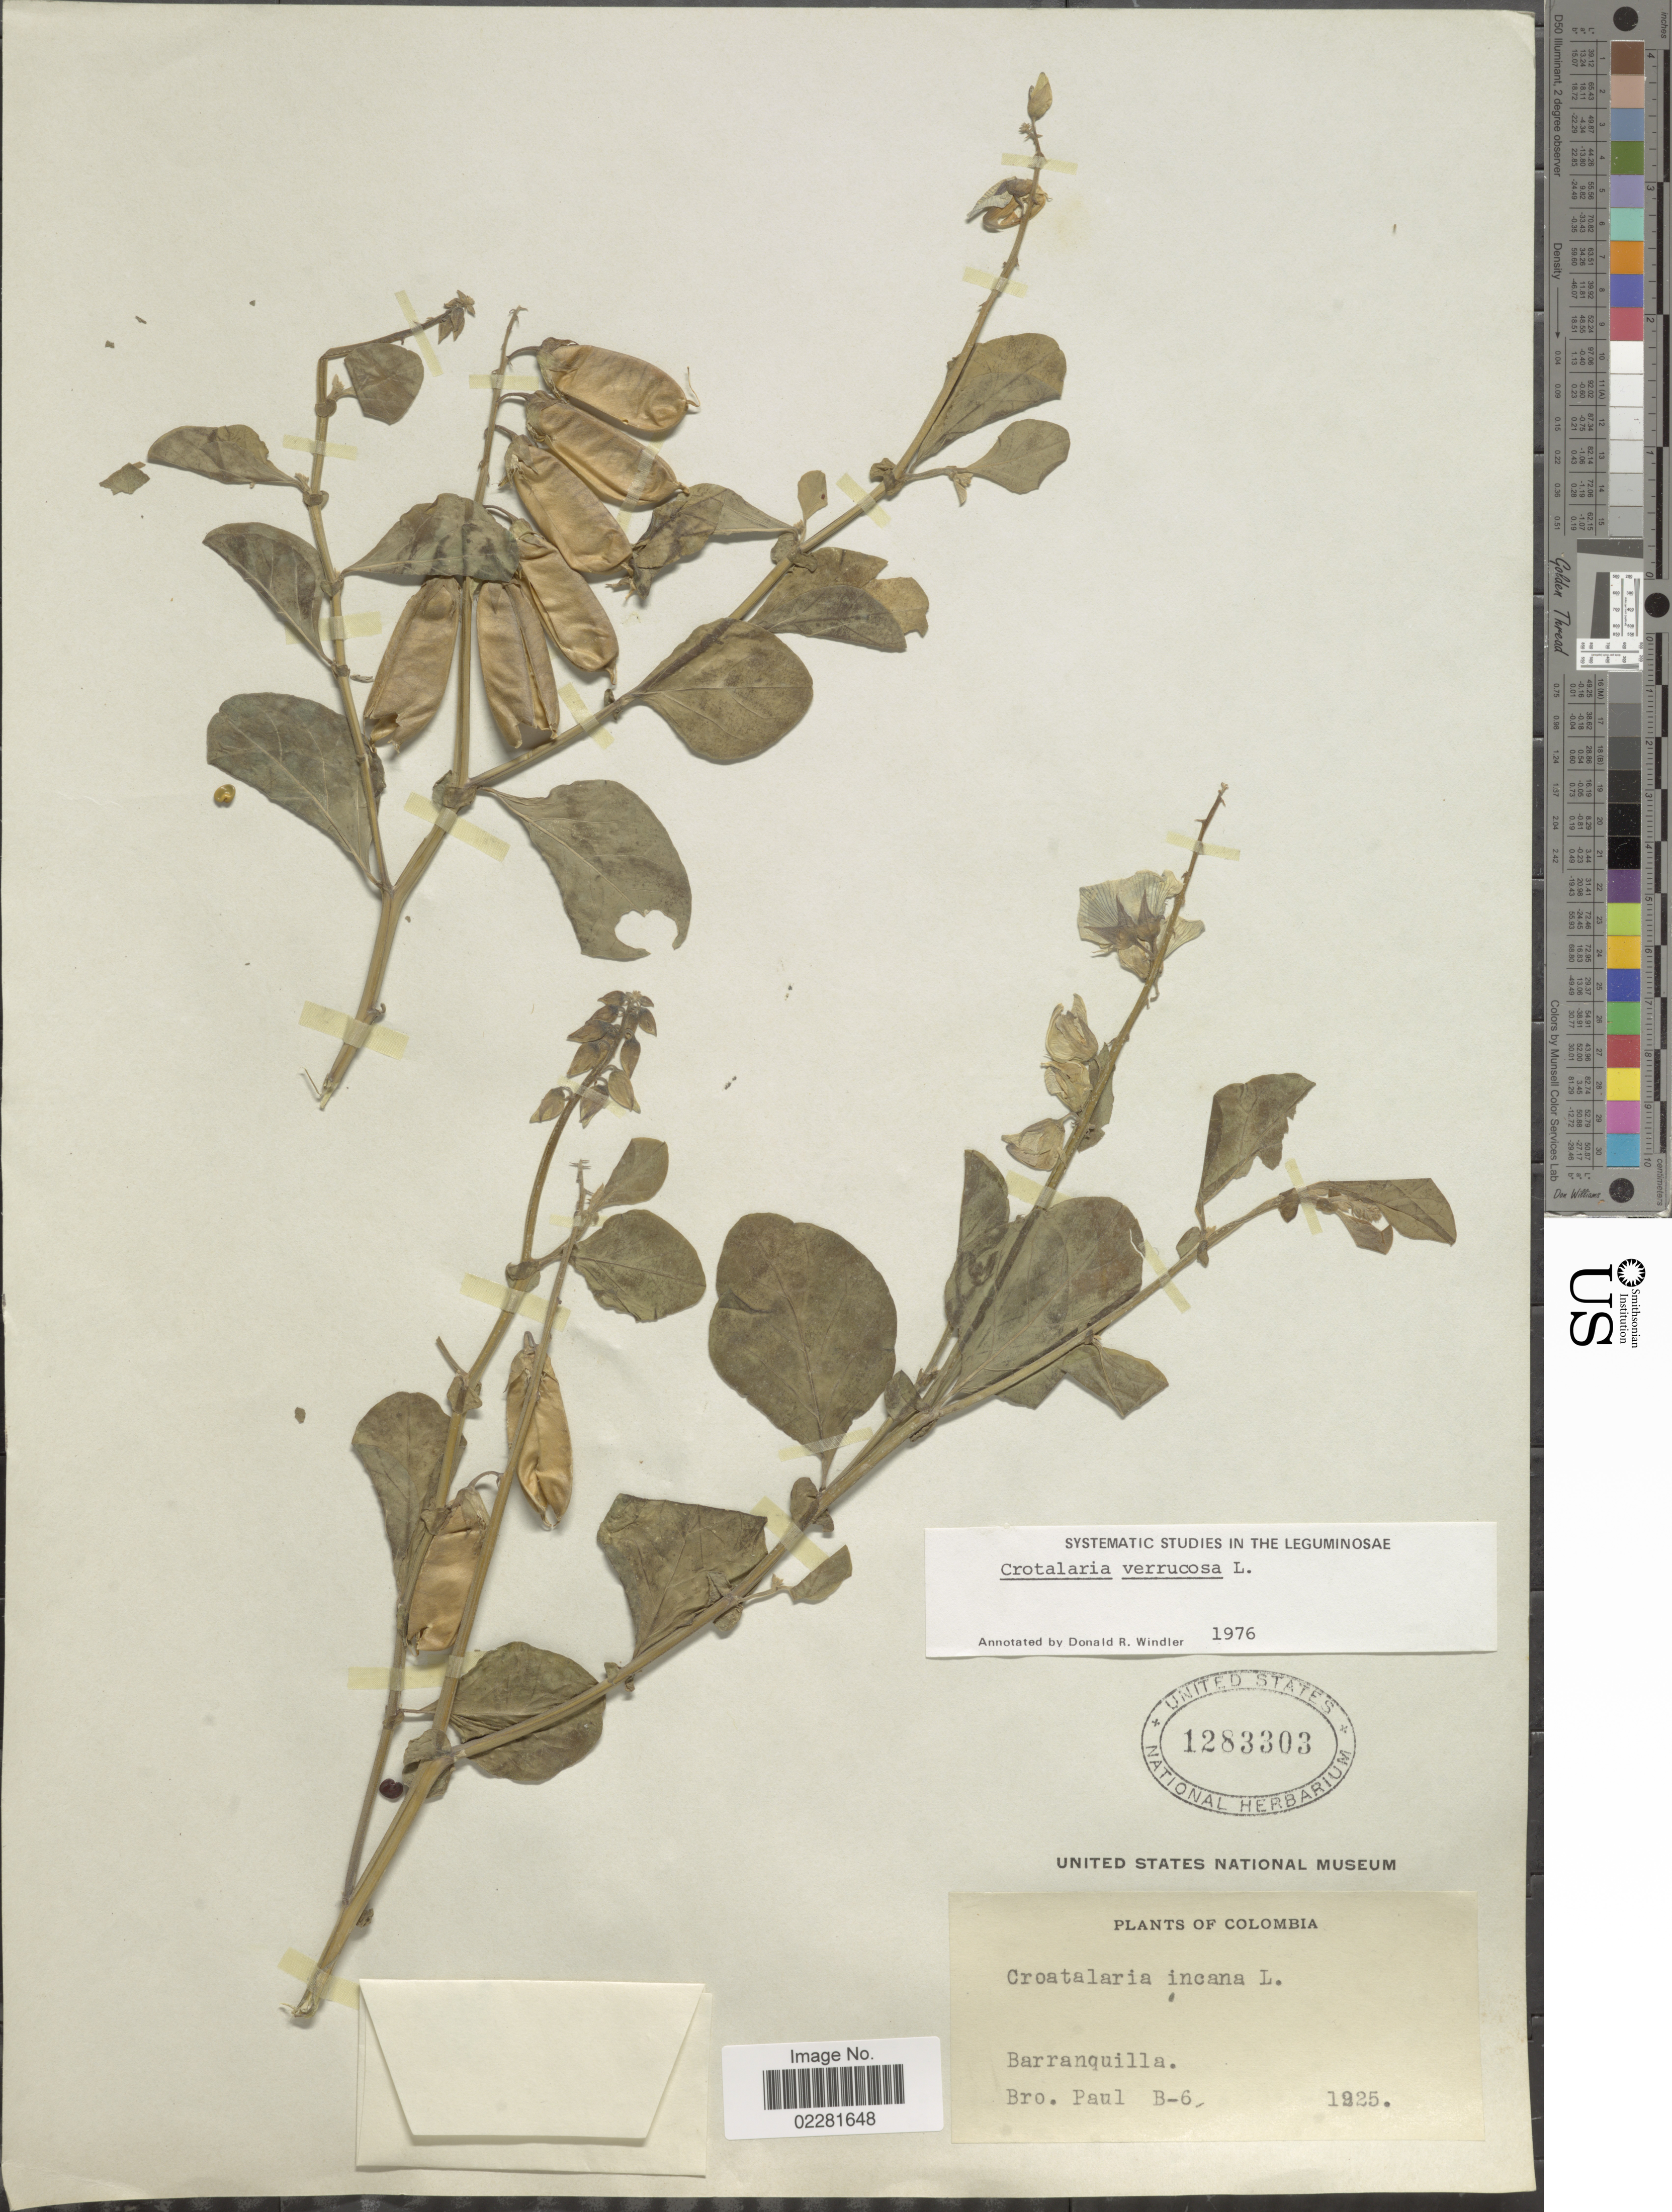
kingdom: Plantae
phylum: Tracheophyta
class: Magnoliopsida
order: Fabales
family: Fabaceae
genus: Crotalaria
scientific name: Crotalaria verrucosa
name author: L.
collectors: B. Paul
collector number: vB-6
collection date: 1925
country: Colombia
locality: Barranquilla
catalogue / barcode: US 1283303